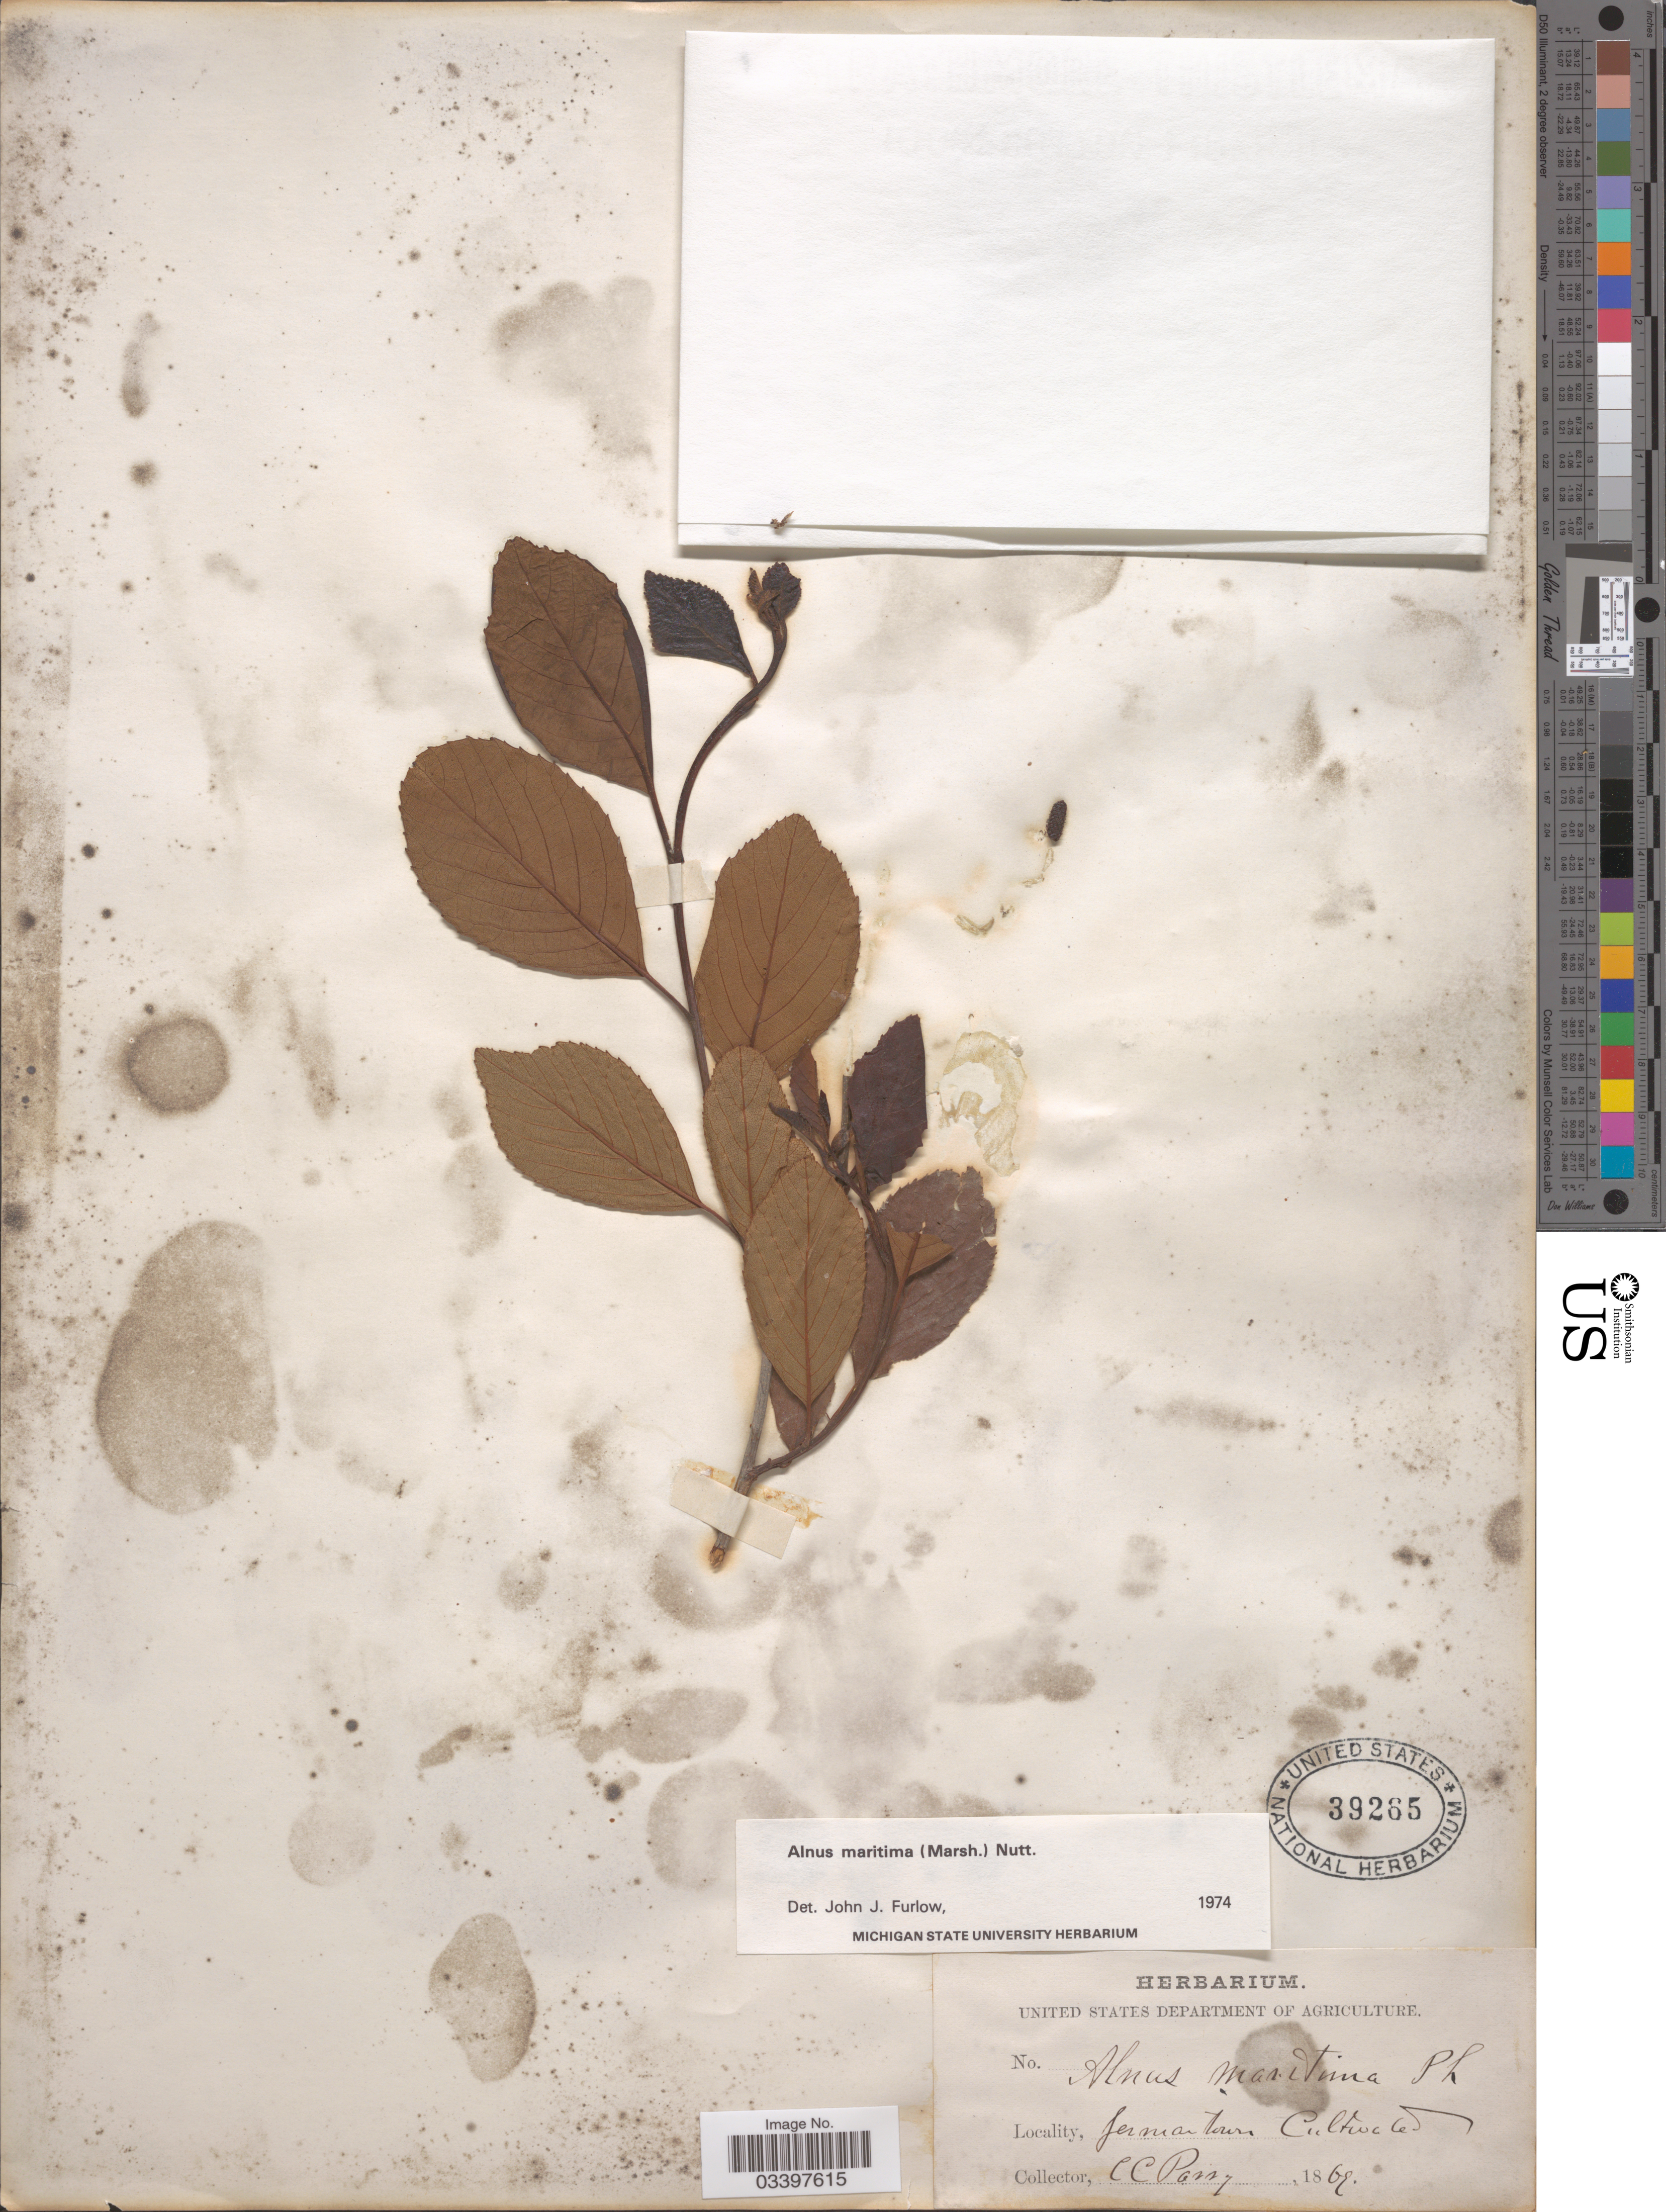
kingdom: Plantae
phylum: Tracheophyta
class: Magnoliopsida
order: Fagales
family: Betulaceae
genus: Alnus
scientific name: Alnus maritima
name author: (Marshall) Muhl. ex Nutt.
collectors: C. C. Parry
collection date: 1869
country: United States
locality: Germantown.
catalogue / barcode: US 39265